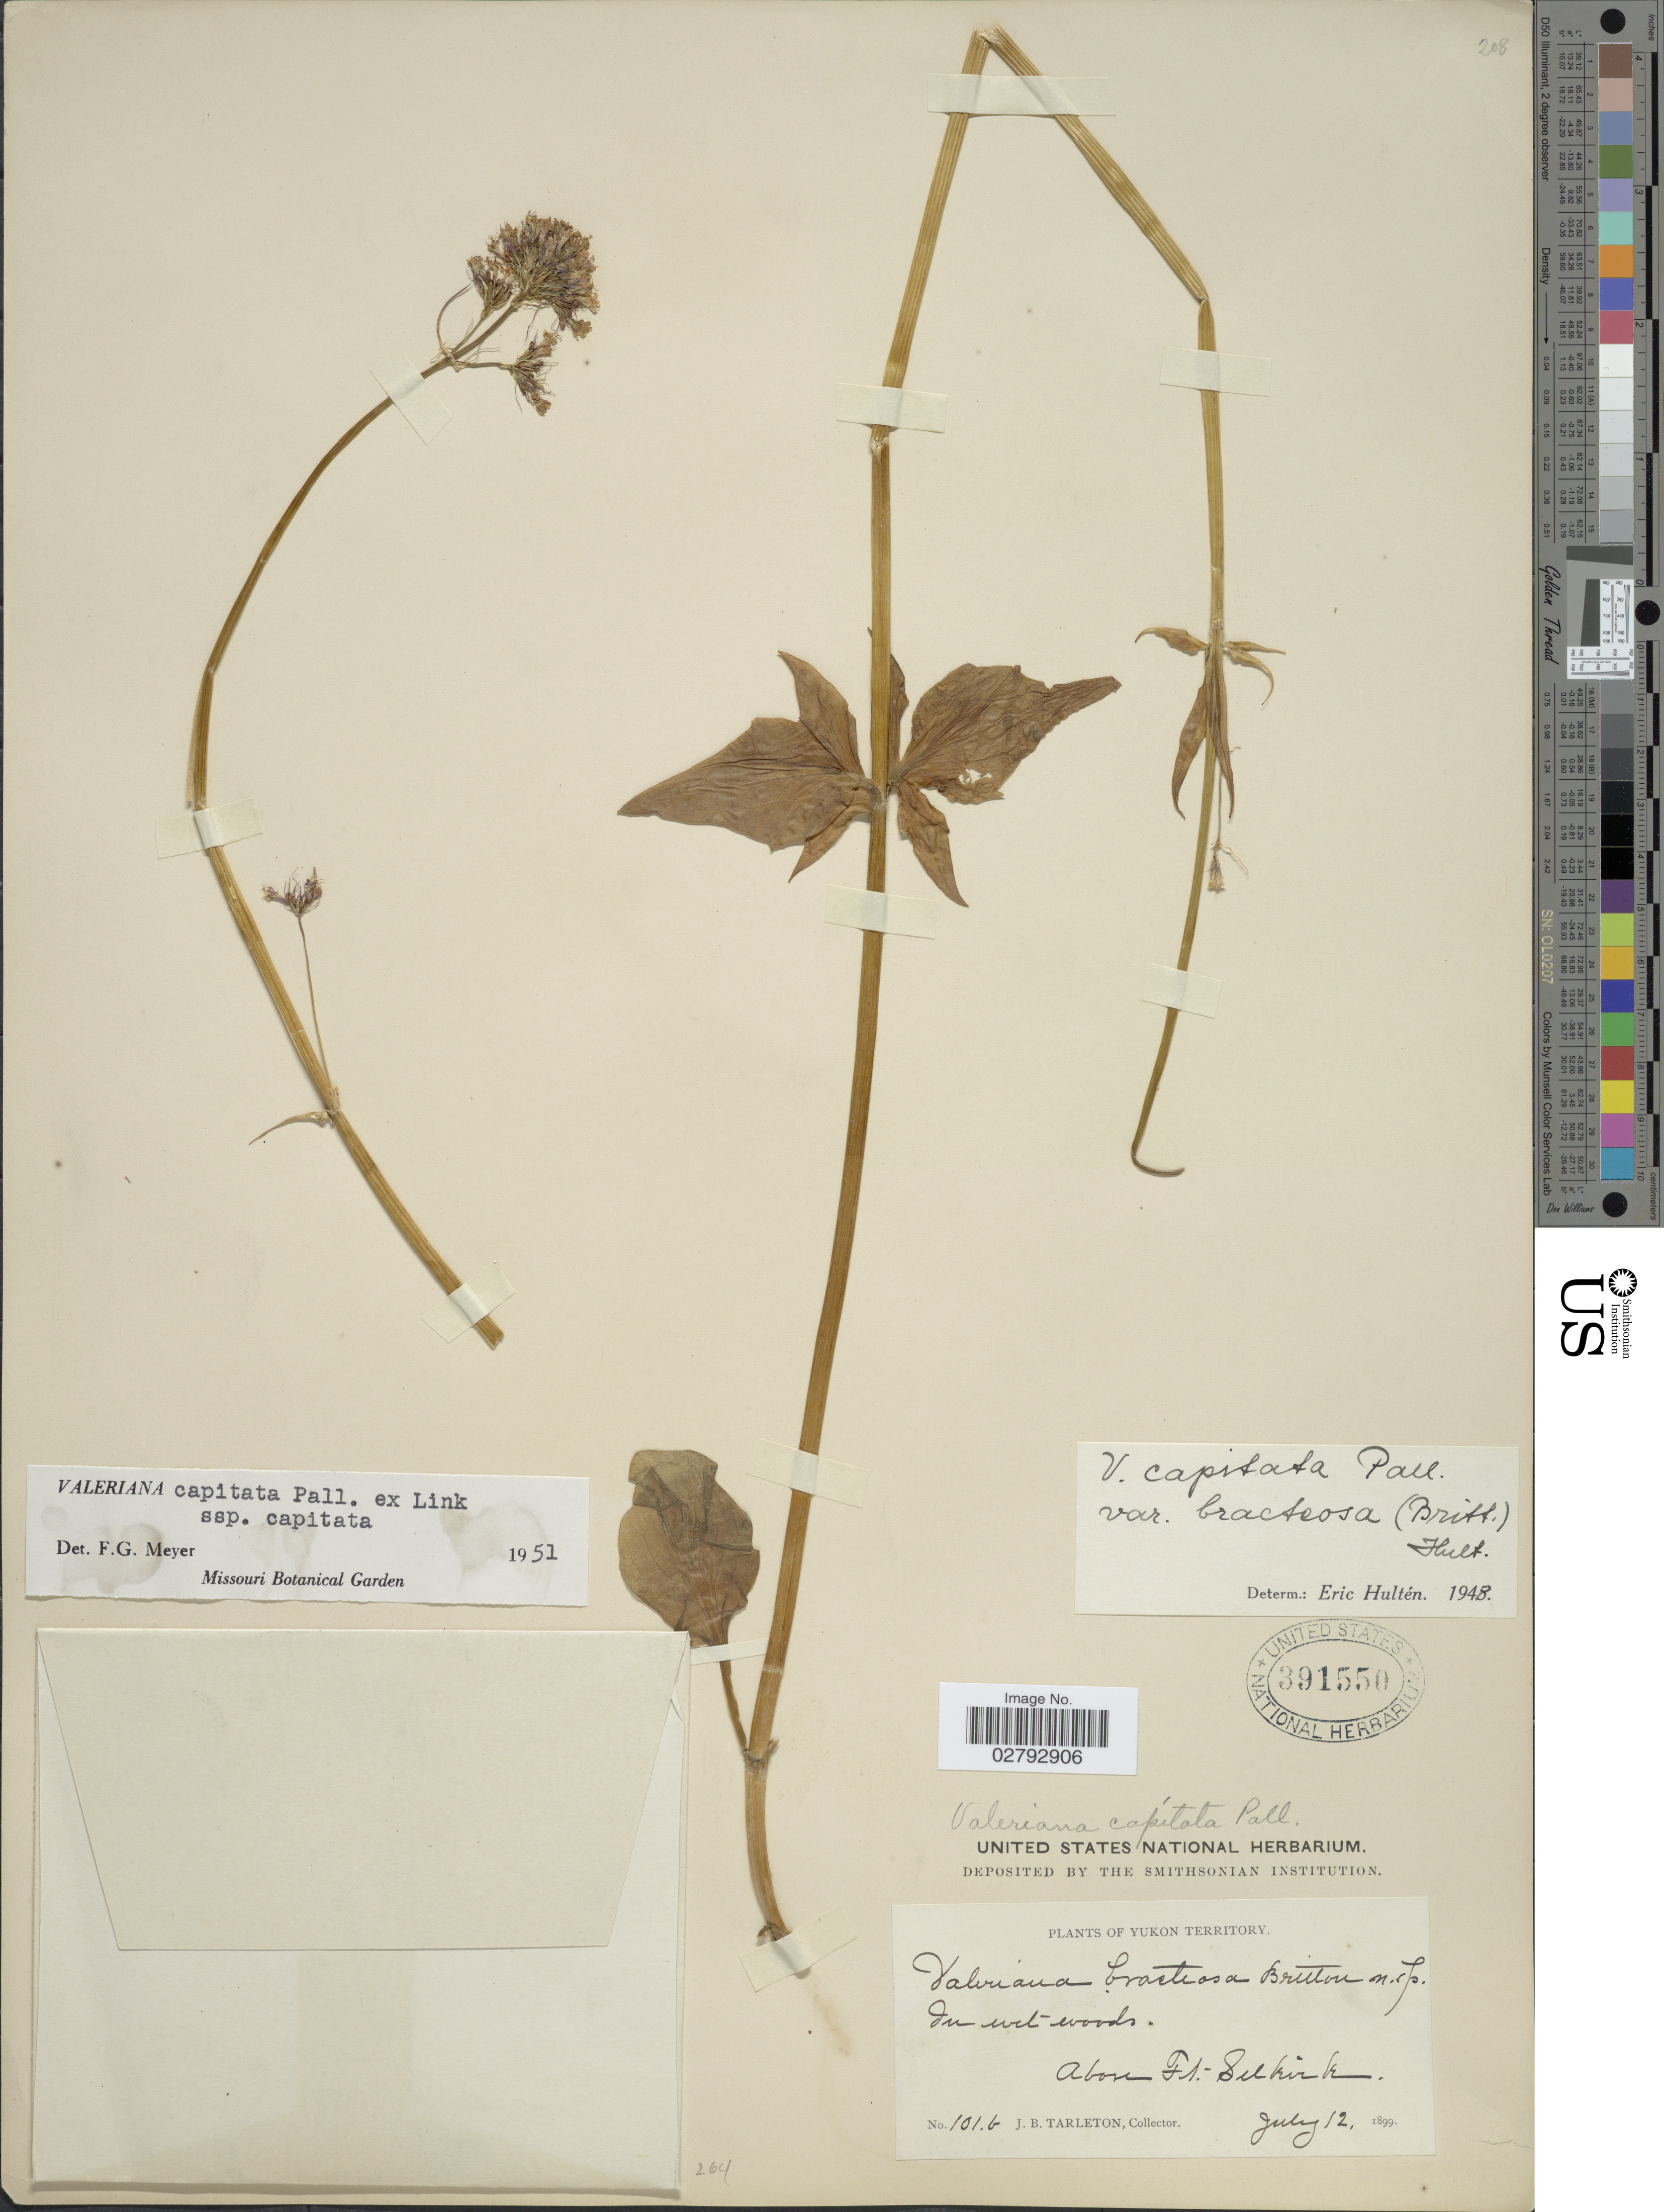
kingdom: Plantae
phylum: Tracheophyta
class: Magnoliopsida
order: Dipsacales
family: Caprifoliaceae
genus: Valeriana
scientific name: Valeriana capitata subsp. capitata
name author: Link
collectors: J. Tarleton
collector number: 101b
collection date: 1899-07-12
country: Canada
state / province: Yukon Territory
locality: In wet woods. Above Ft. Selkirk.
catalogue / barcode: US 391550